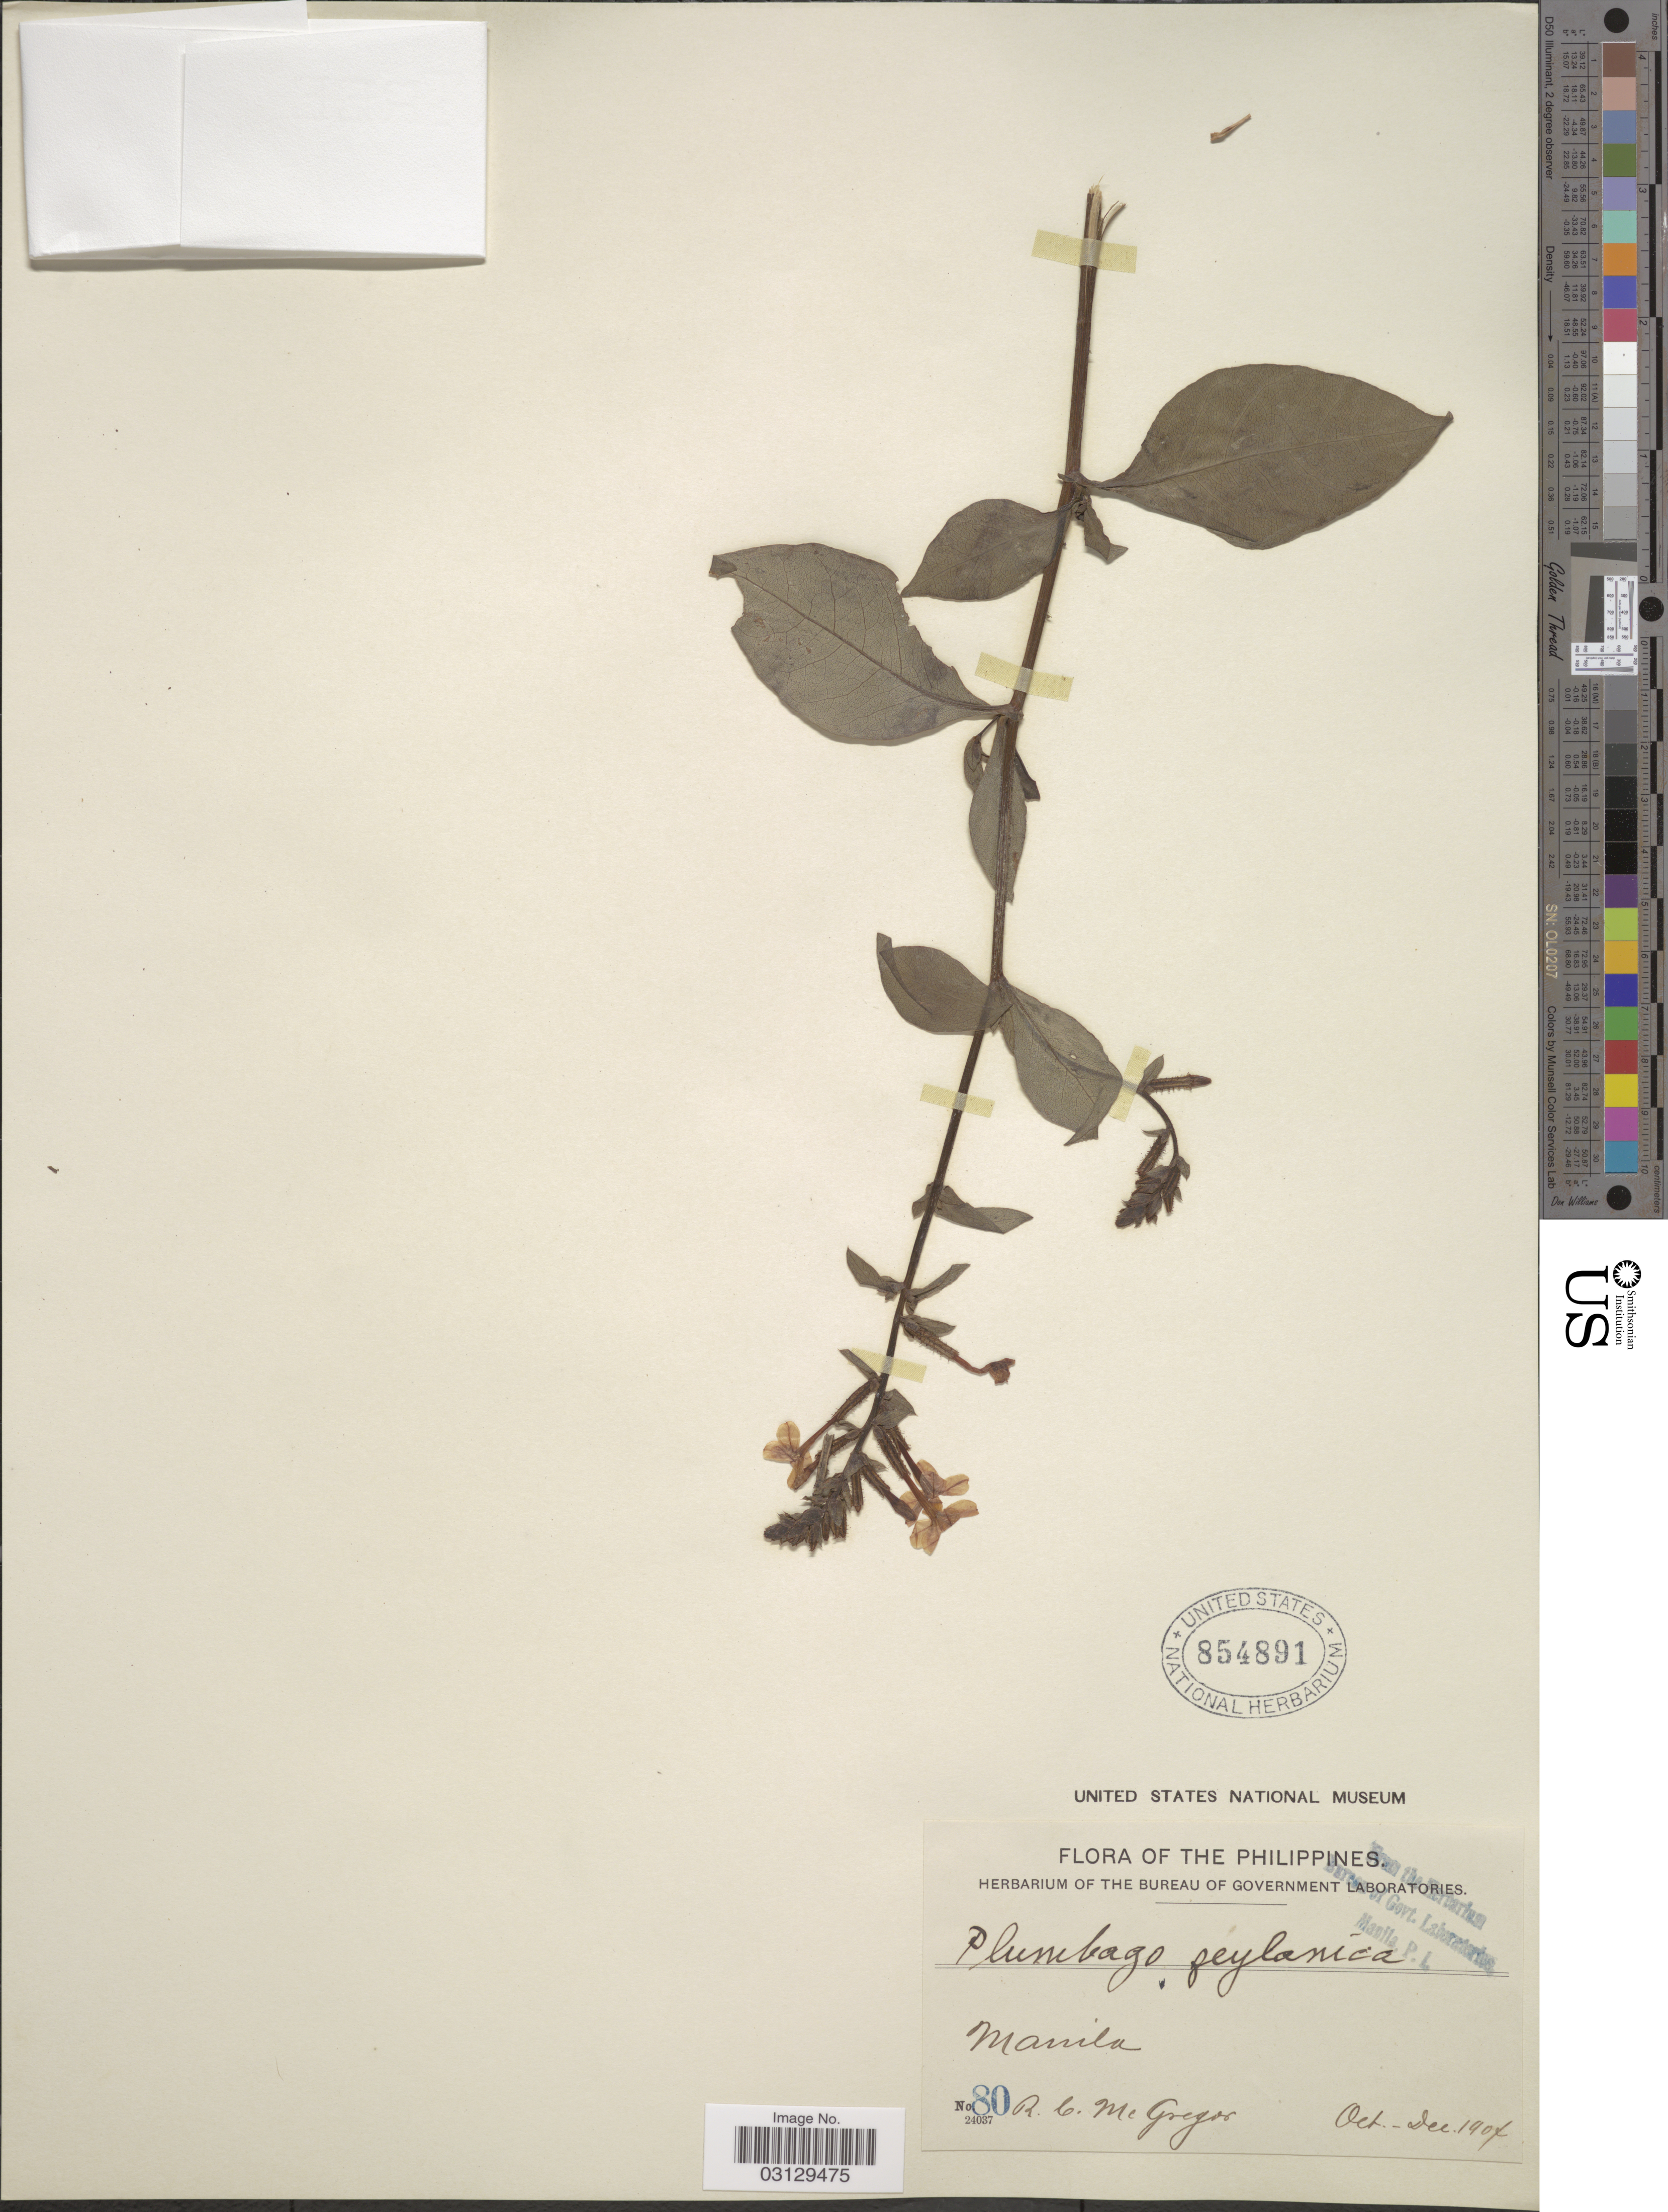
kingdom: Plantae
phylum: Tracheophyta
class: Magnoliopsida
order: Caryophyllales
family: Plumbaginaceae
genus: Plumbago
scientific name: Plumbago zeylanica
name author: L.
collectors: R. C. McGregor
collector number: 80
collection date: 1904-10/1904-12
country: Philippines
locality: Manila.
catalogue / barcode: US 854891